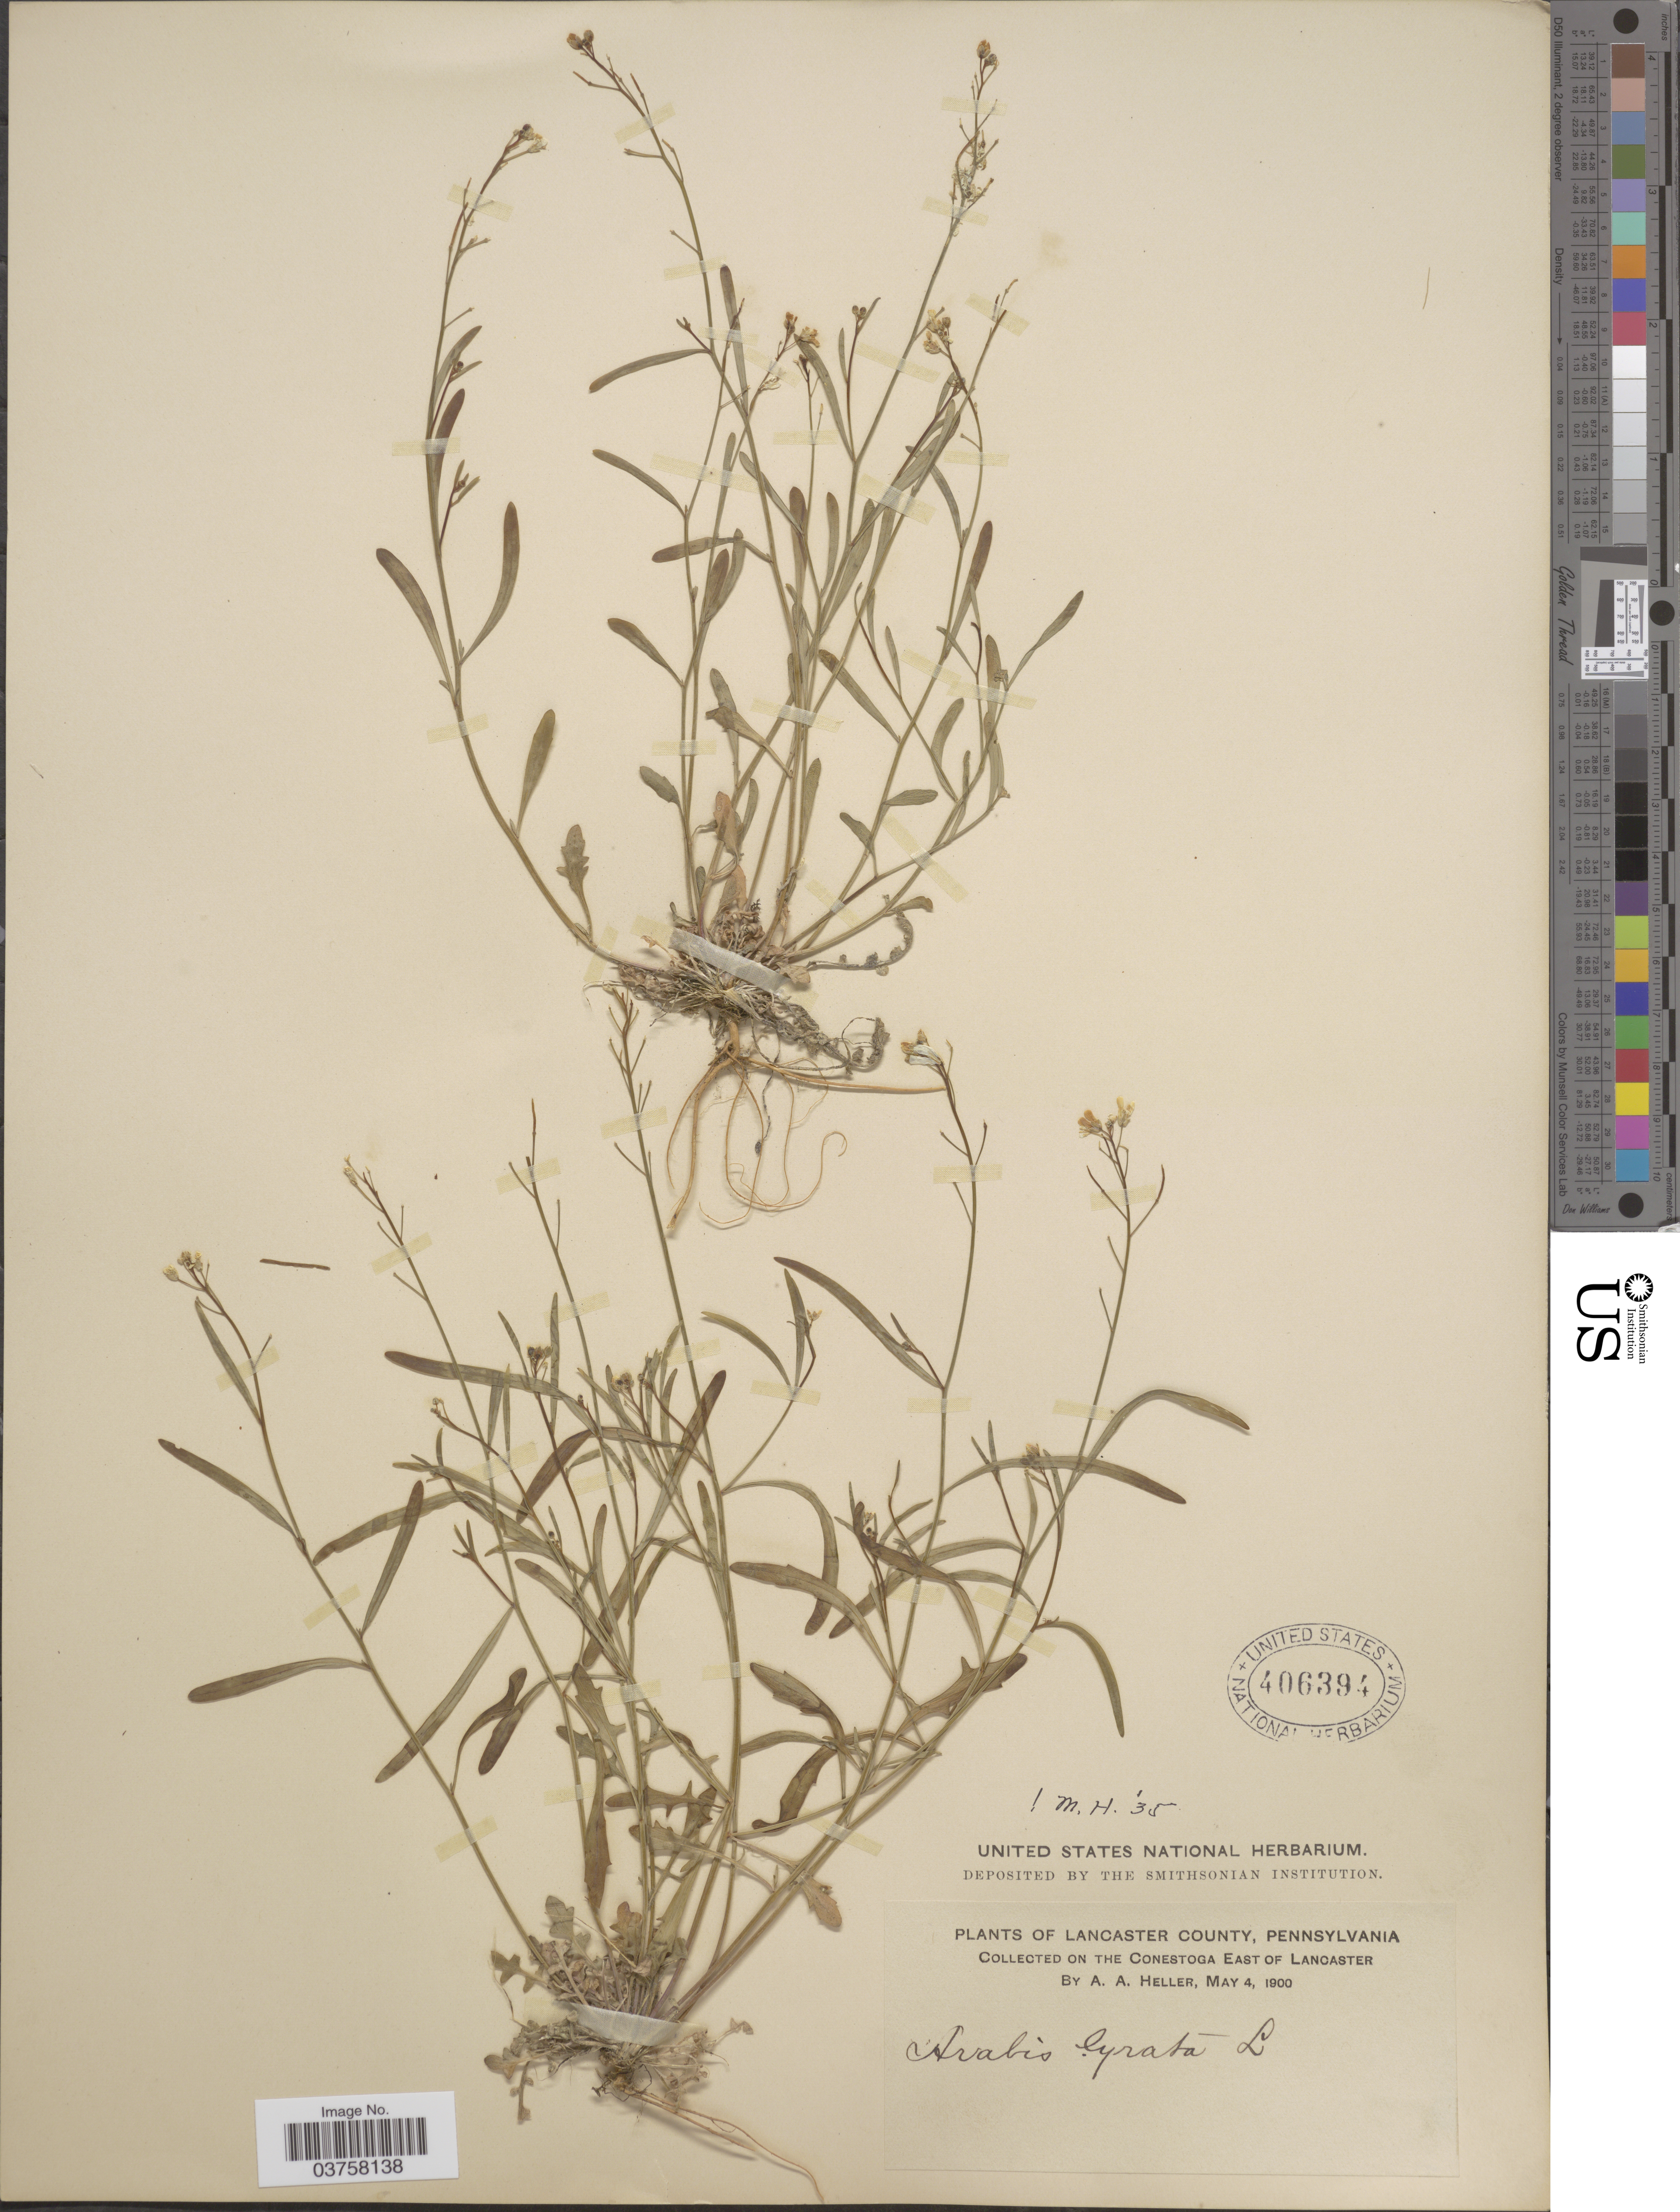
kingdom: Plantae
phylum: Tracheophyta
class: Magnoliopsida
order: Brassicales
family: Brassicaceae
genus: Arabis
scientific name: Arabis lyrata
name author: L.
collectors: A. A. Heller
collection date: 1900-05-04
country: United States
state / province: Pennsylvania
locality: Lancaster County. The Conestoga east of Lancaster.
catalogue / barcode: US 406394